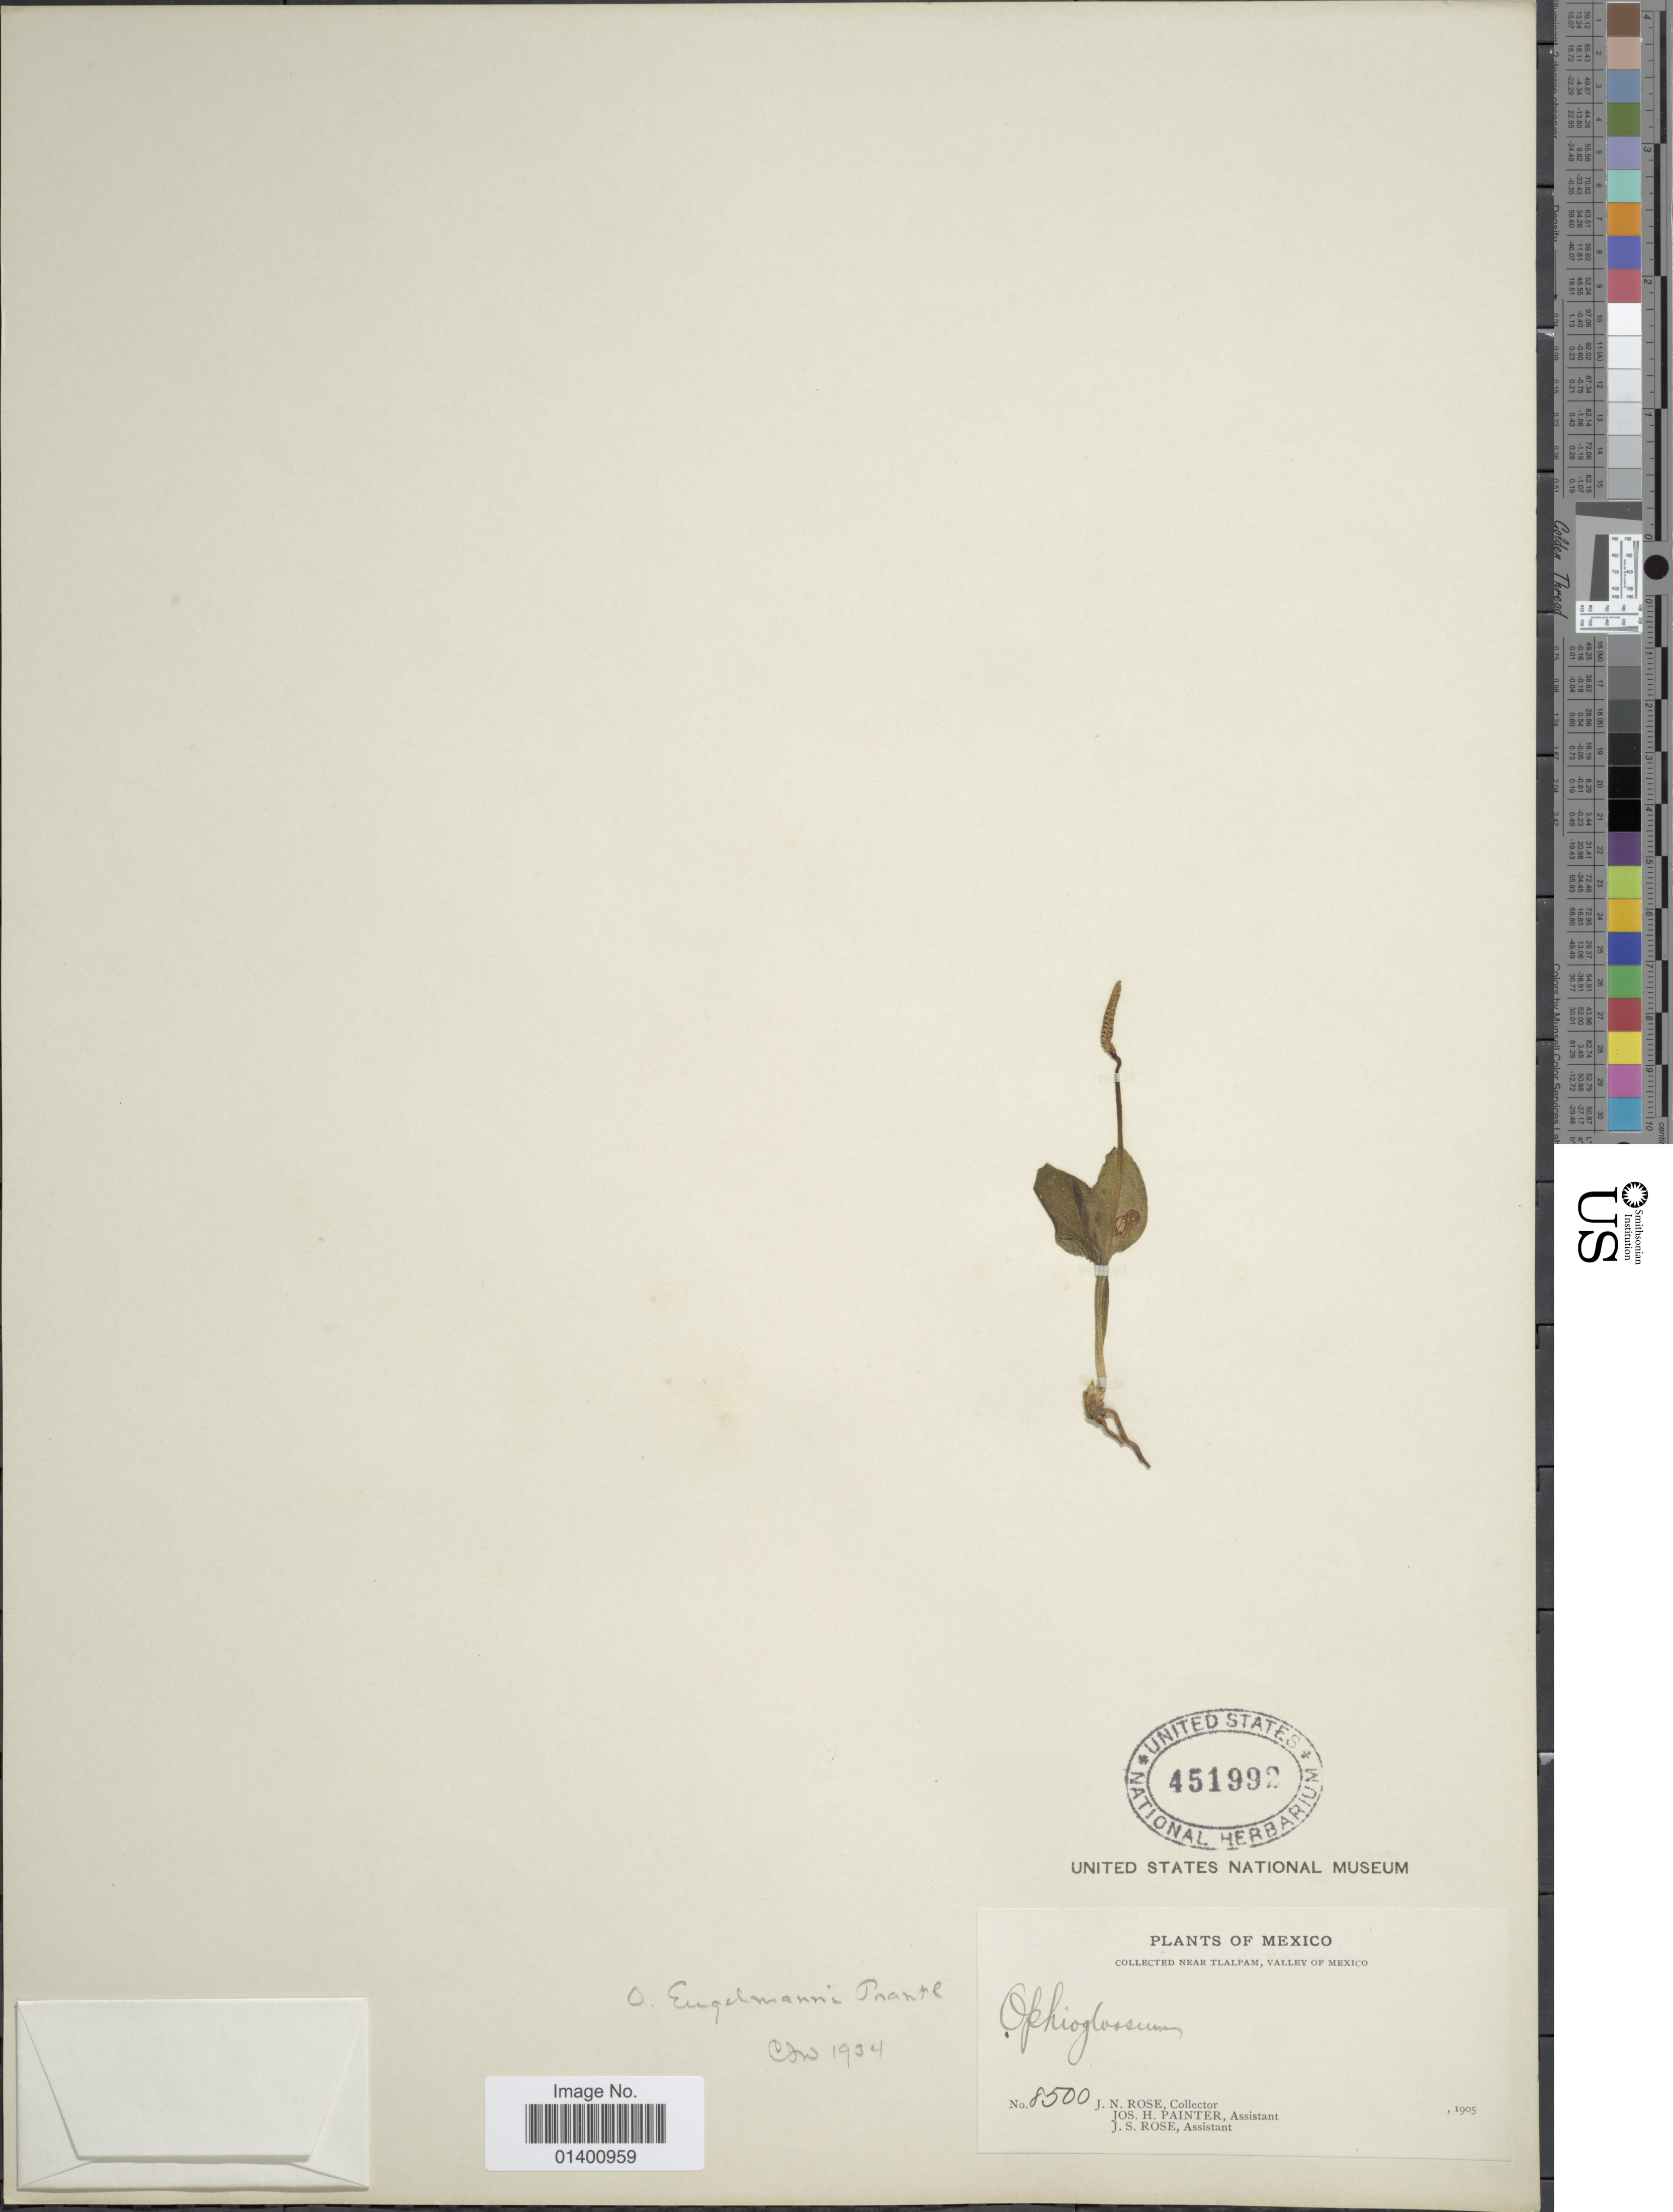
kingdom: Plantae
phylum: Tracheophyta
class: Polypodiopsida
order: Ophioglossales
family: Ophioglossaceae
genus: Ophioglossum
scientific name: Ophioglossum engelmannii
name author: Prantl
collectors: J. N. Rose, J. H. Painter & J. S. Rose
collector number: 8500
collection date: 1905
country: Mexico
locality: Near Tlalpam, valley of Mexico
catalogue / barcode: US 451992